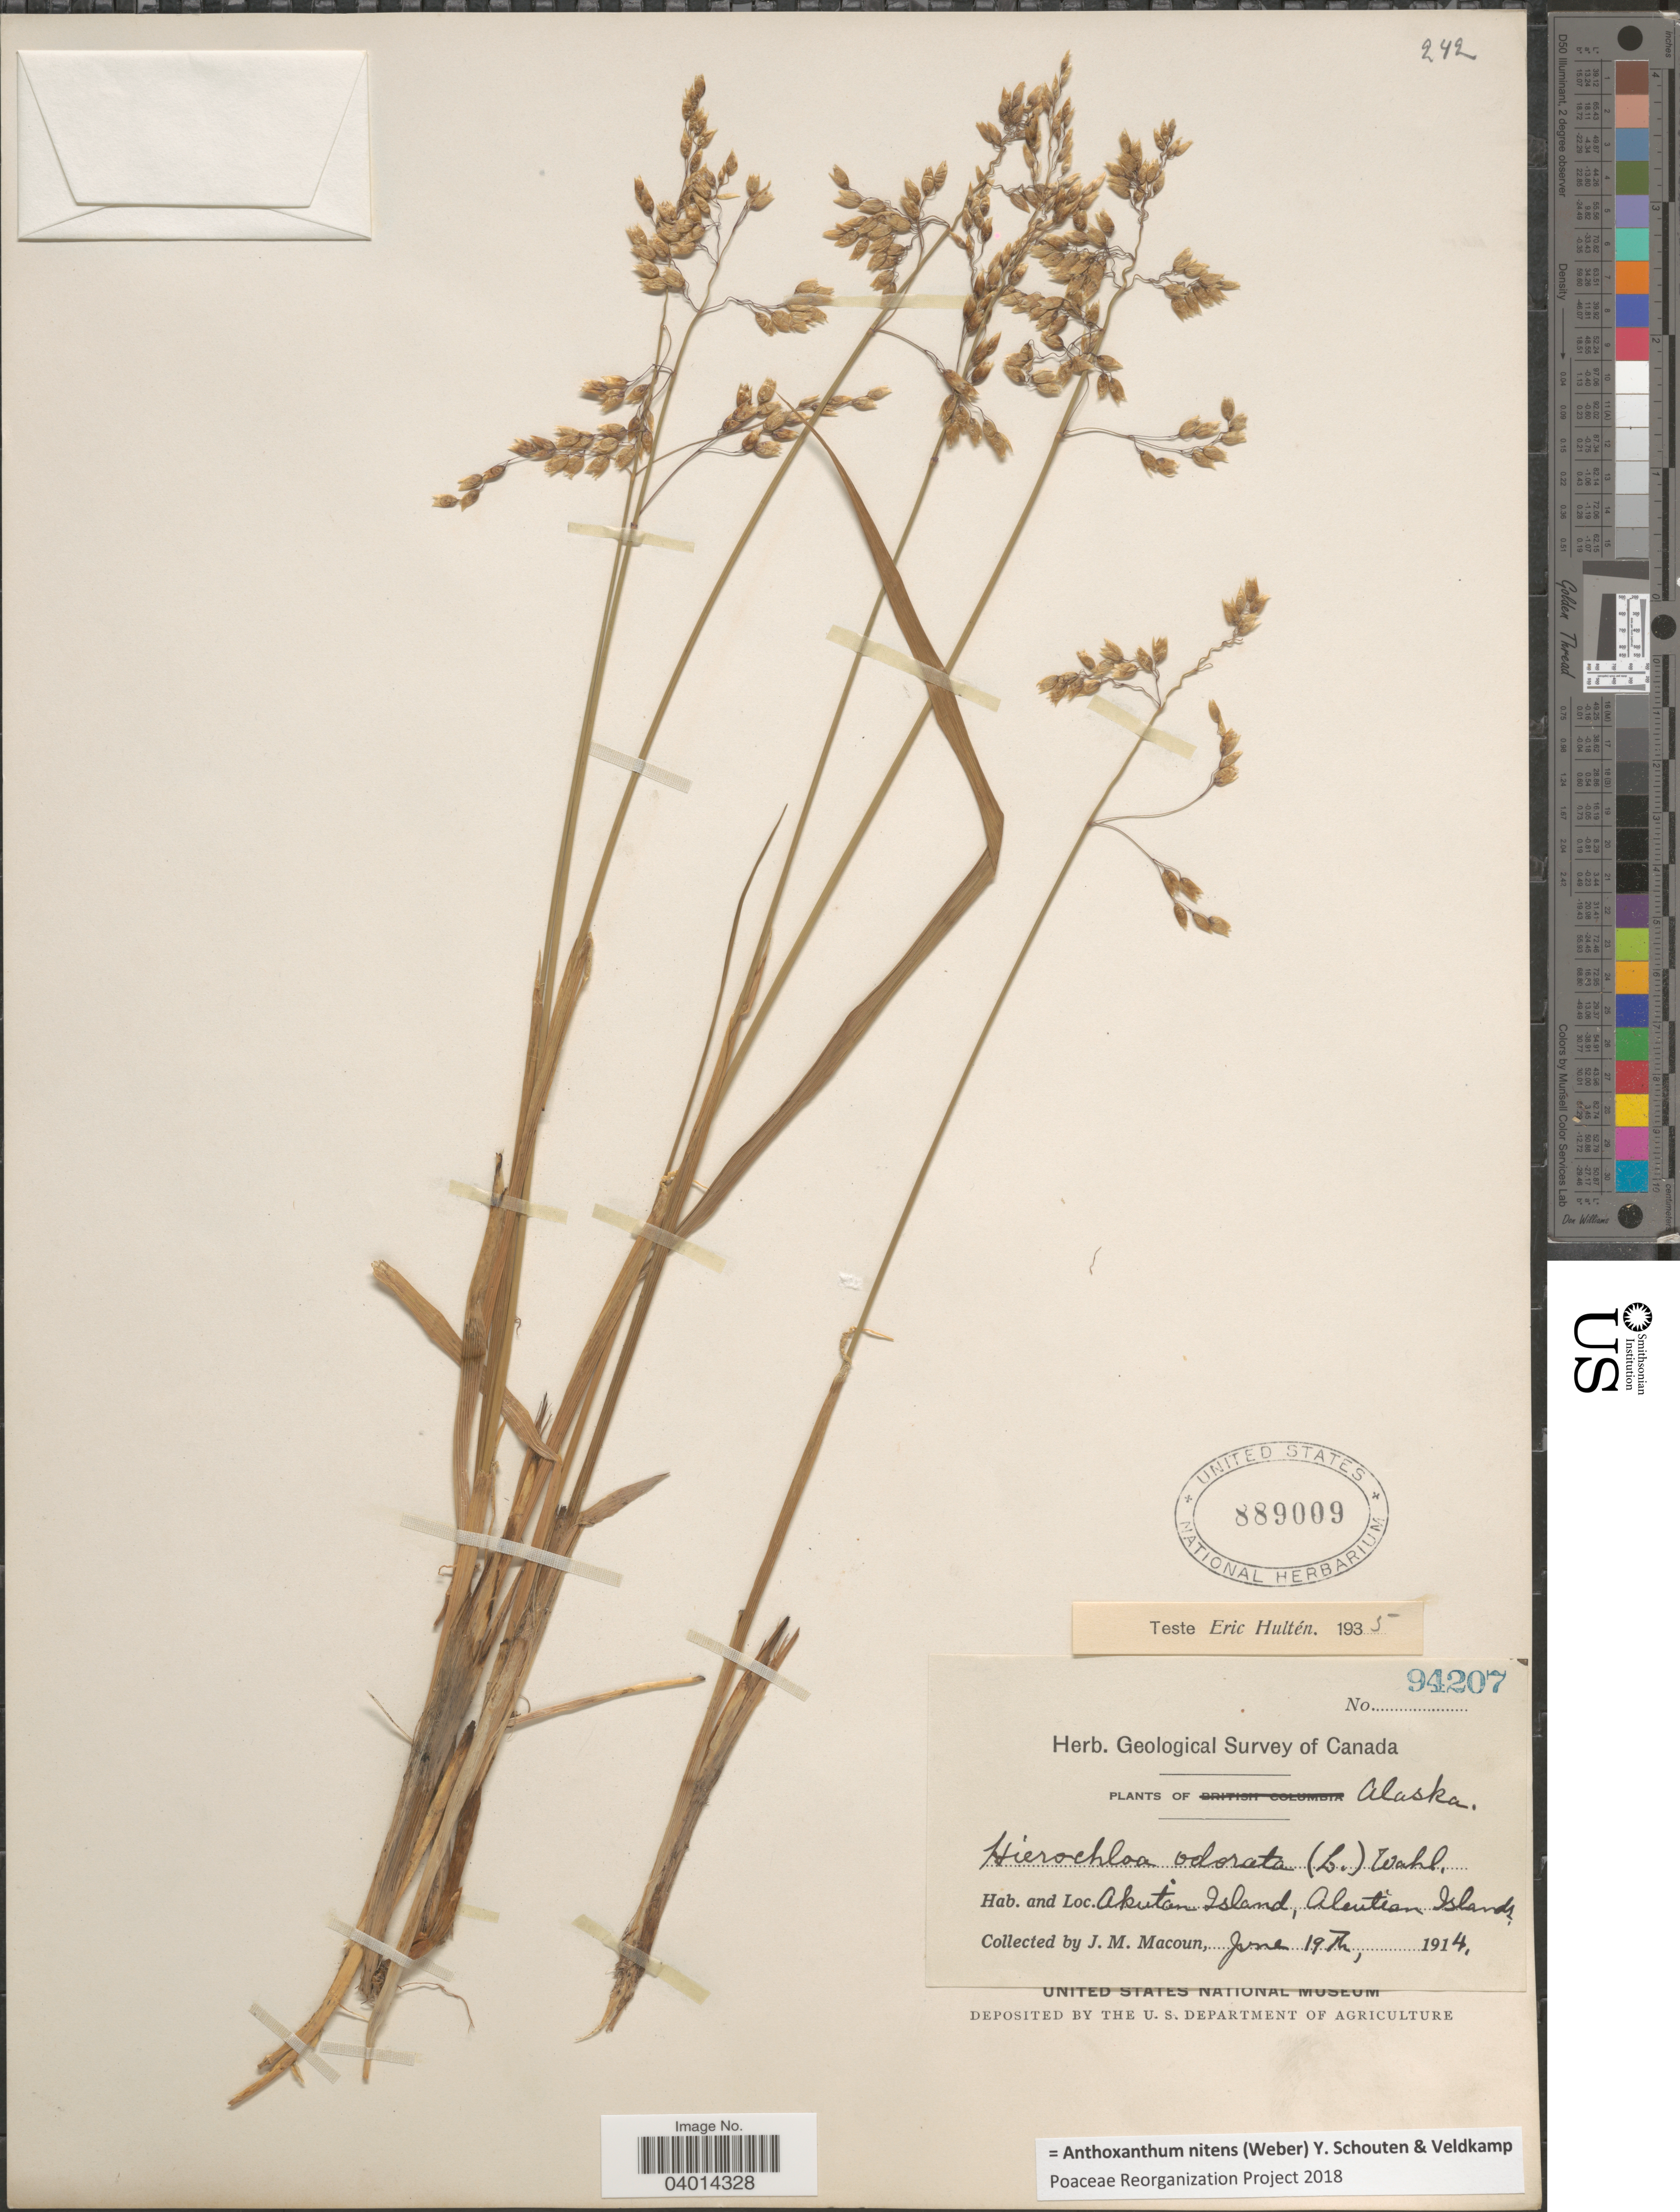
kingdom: Plantae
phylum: Tracheophyta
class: Liliopsida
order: Poales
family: Poaceae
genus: Anthoxanthum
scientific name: Anthoxanthum nitens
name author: (G.H. Weber) R.T.A. Schouten & Veldkamp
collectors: J. M. Macoun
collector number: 94207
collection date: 1914-06-19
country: United States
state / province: Alaska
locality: Akutan Island, Aleutian Islands.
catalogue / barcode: US 889009